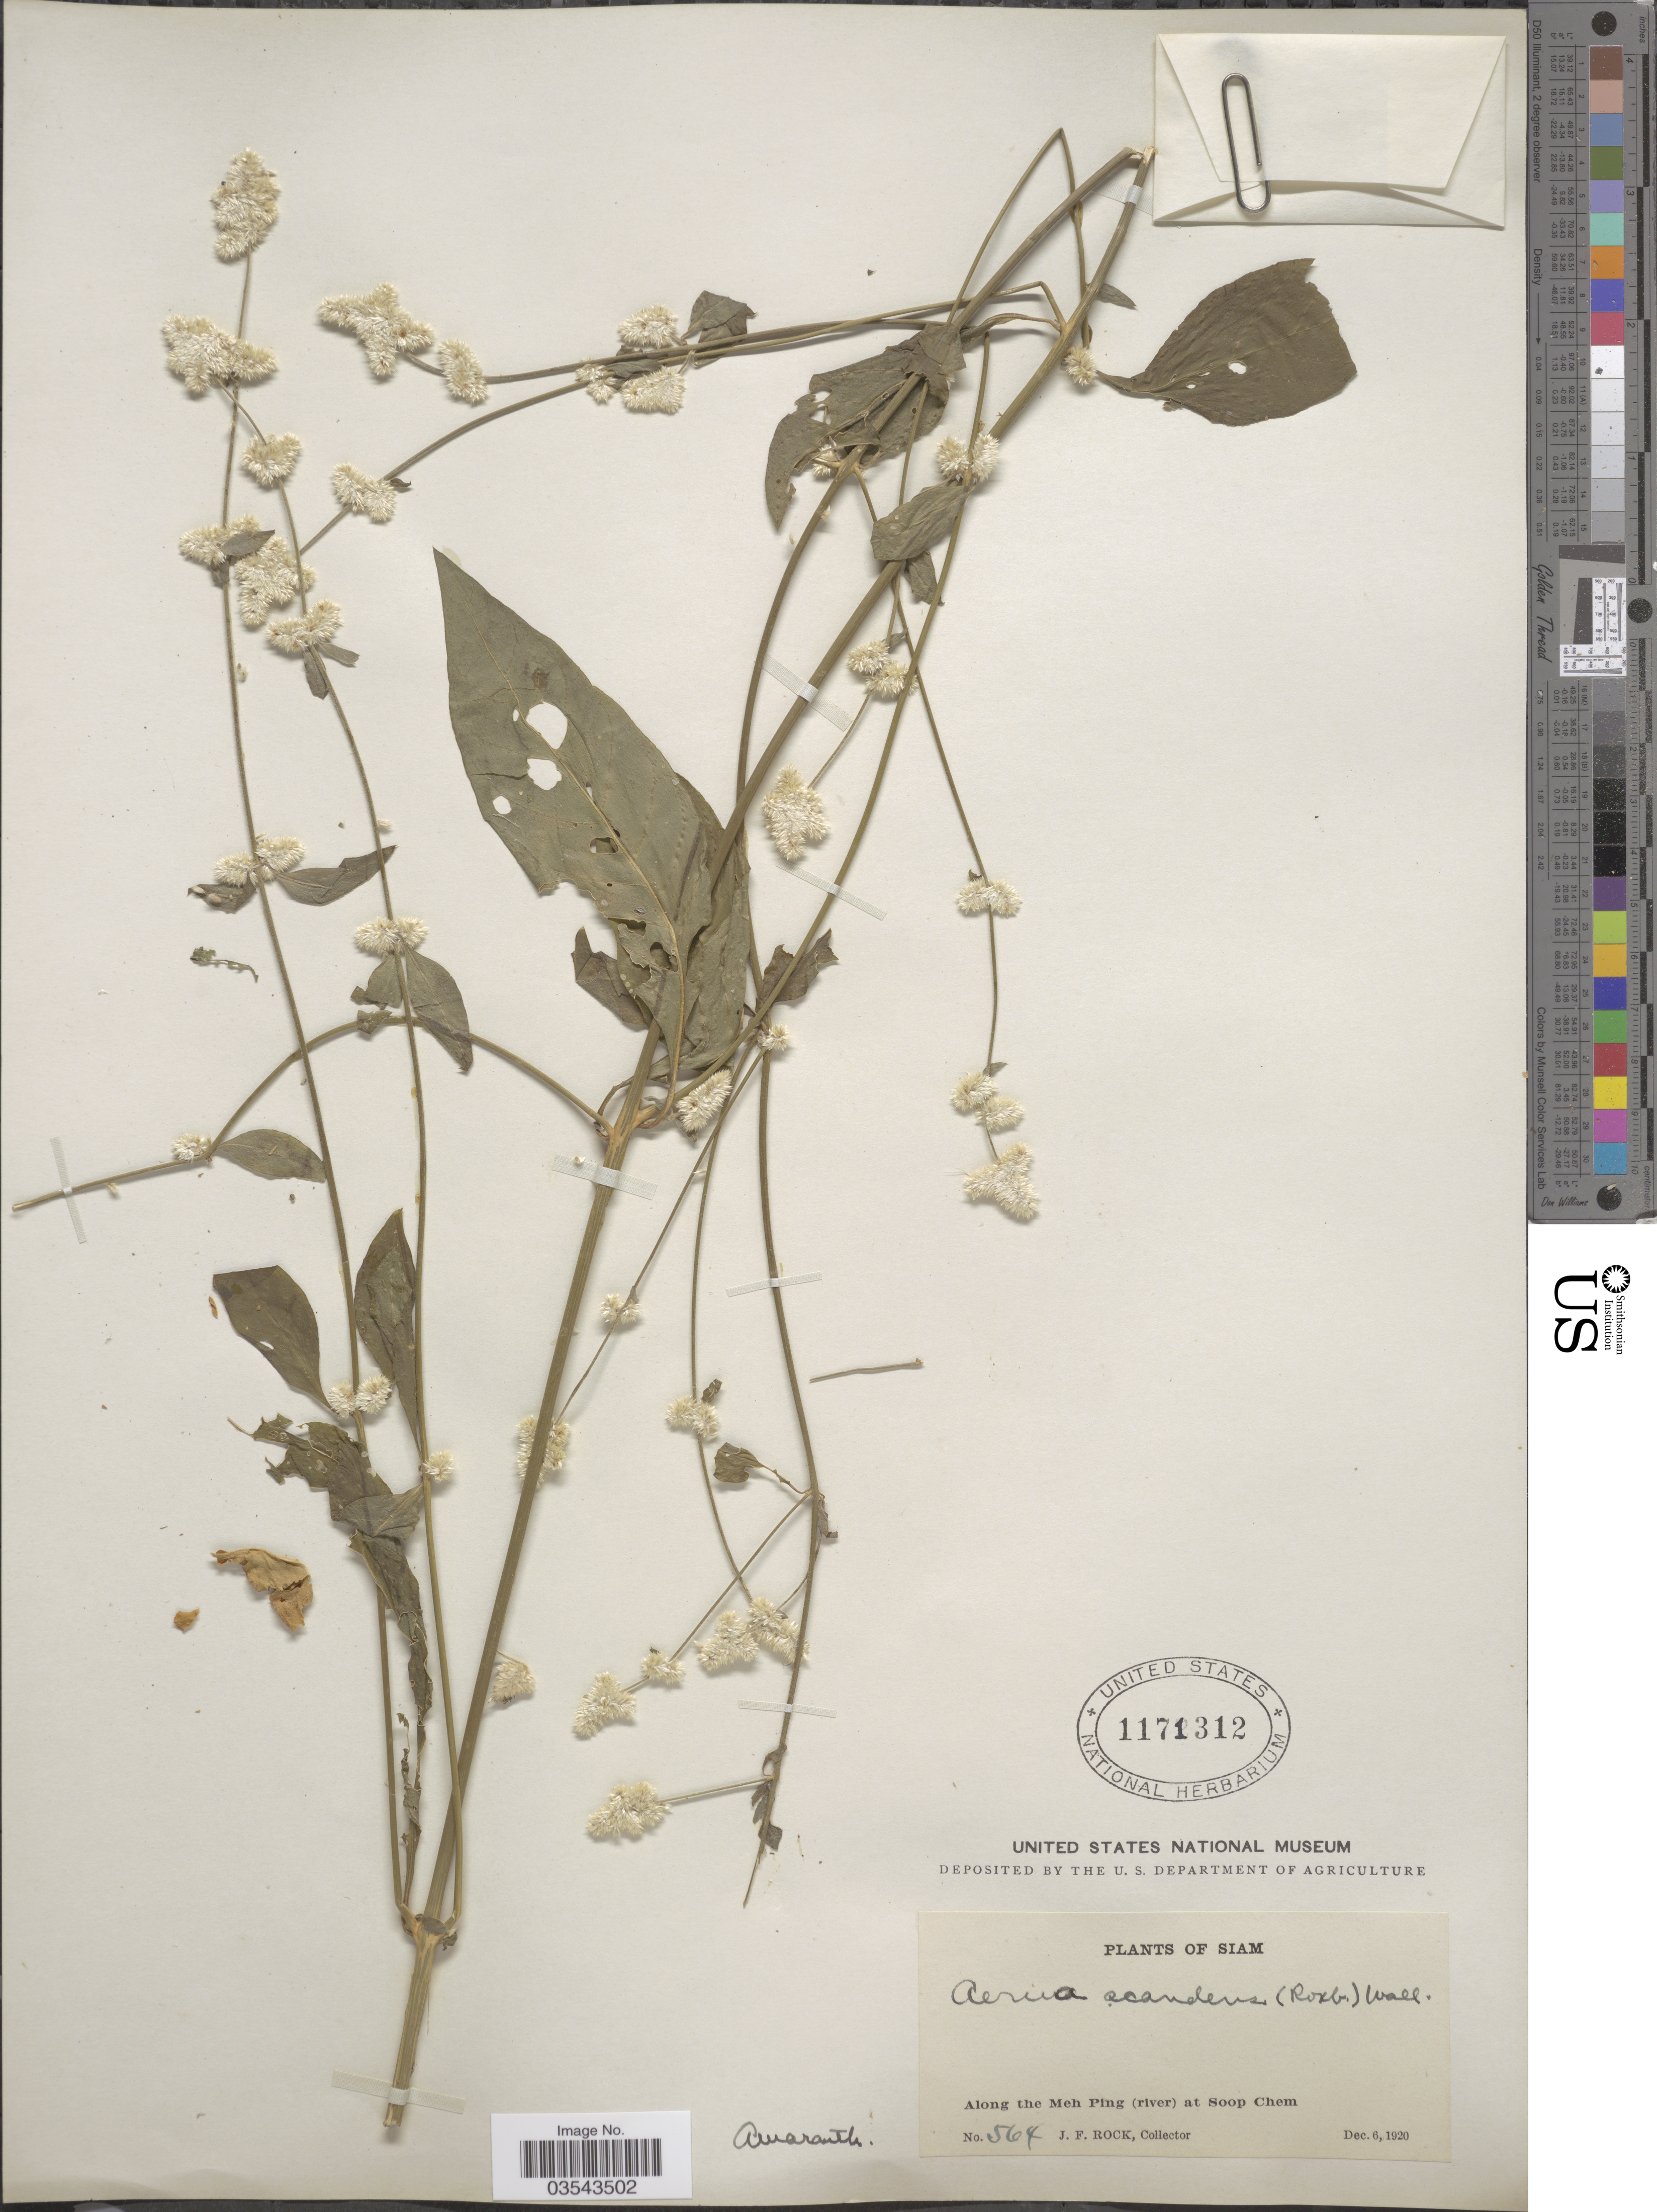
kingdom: Plantae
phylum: Tracheophyta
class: Magnoliopsida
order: Caryophyllales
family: Amaranthaceae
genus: Ouret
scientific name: Ouret sanguinolenta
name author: (L.) Kuntze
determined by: Strong, Mark T., (BOT), Smithsonian Institution - National Museum of Natural History (UNITED STATES)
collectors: J. Rock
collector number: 564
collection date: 1920-12-06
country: Thailand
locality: Siam. Along the Meh Ping (river) at Soop Chem.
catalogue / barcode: US 1171312